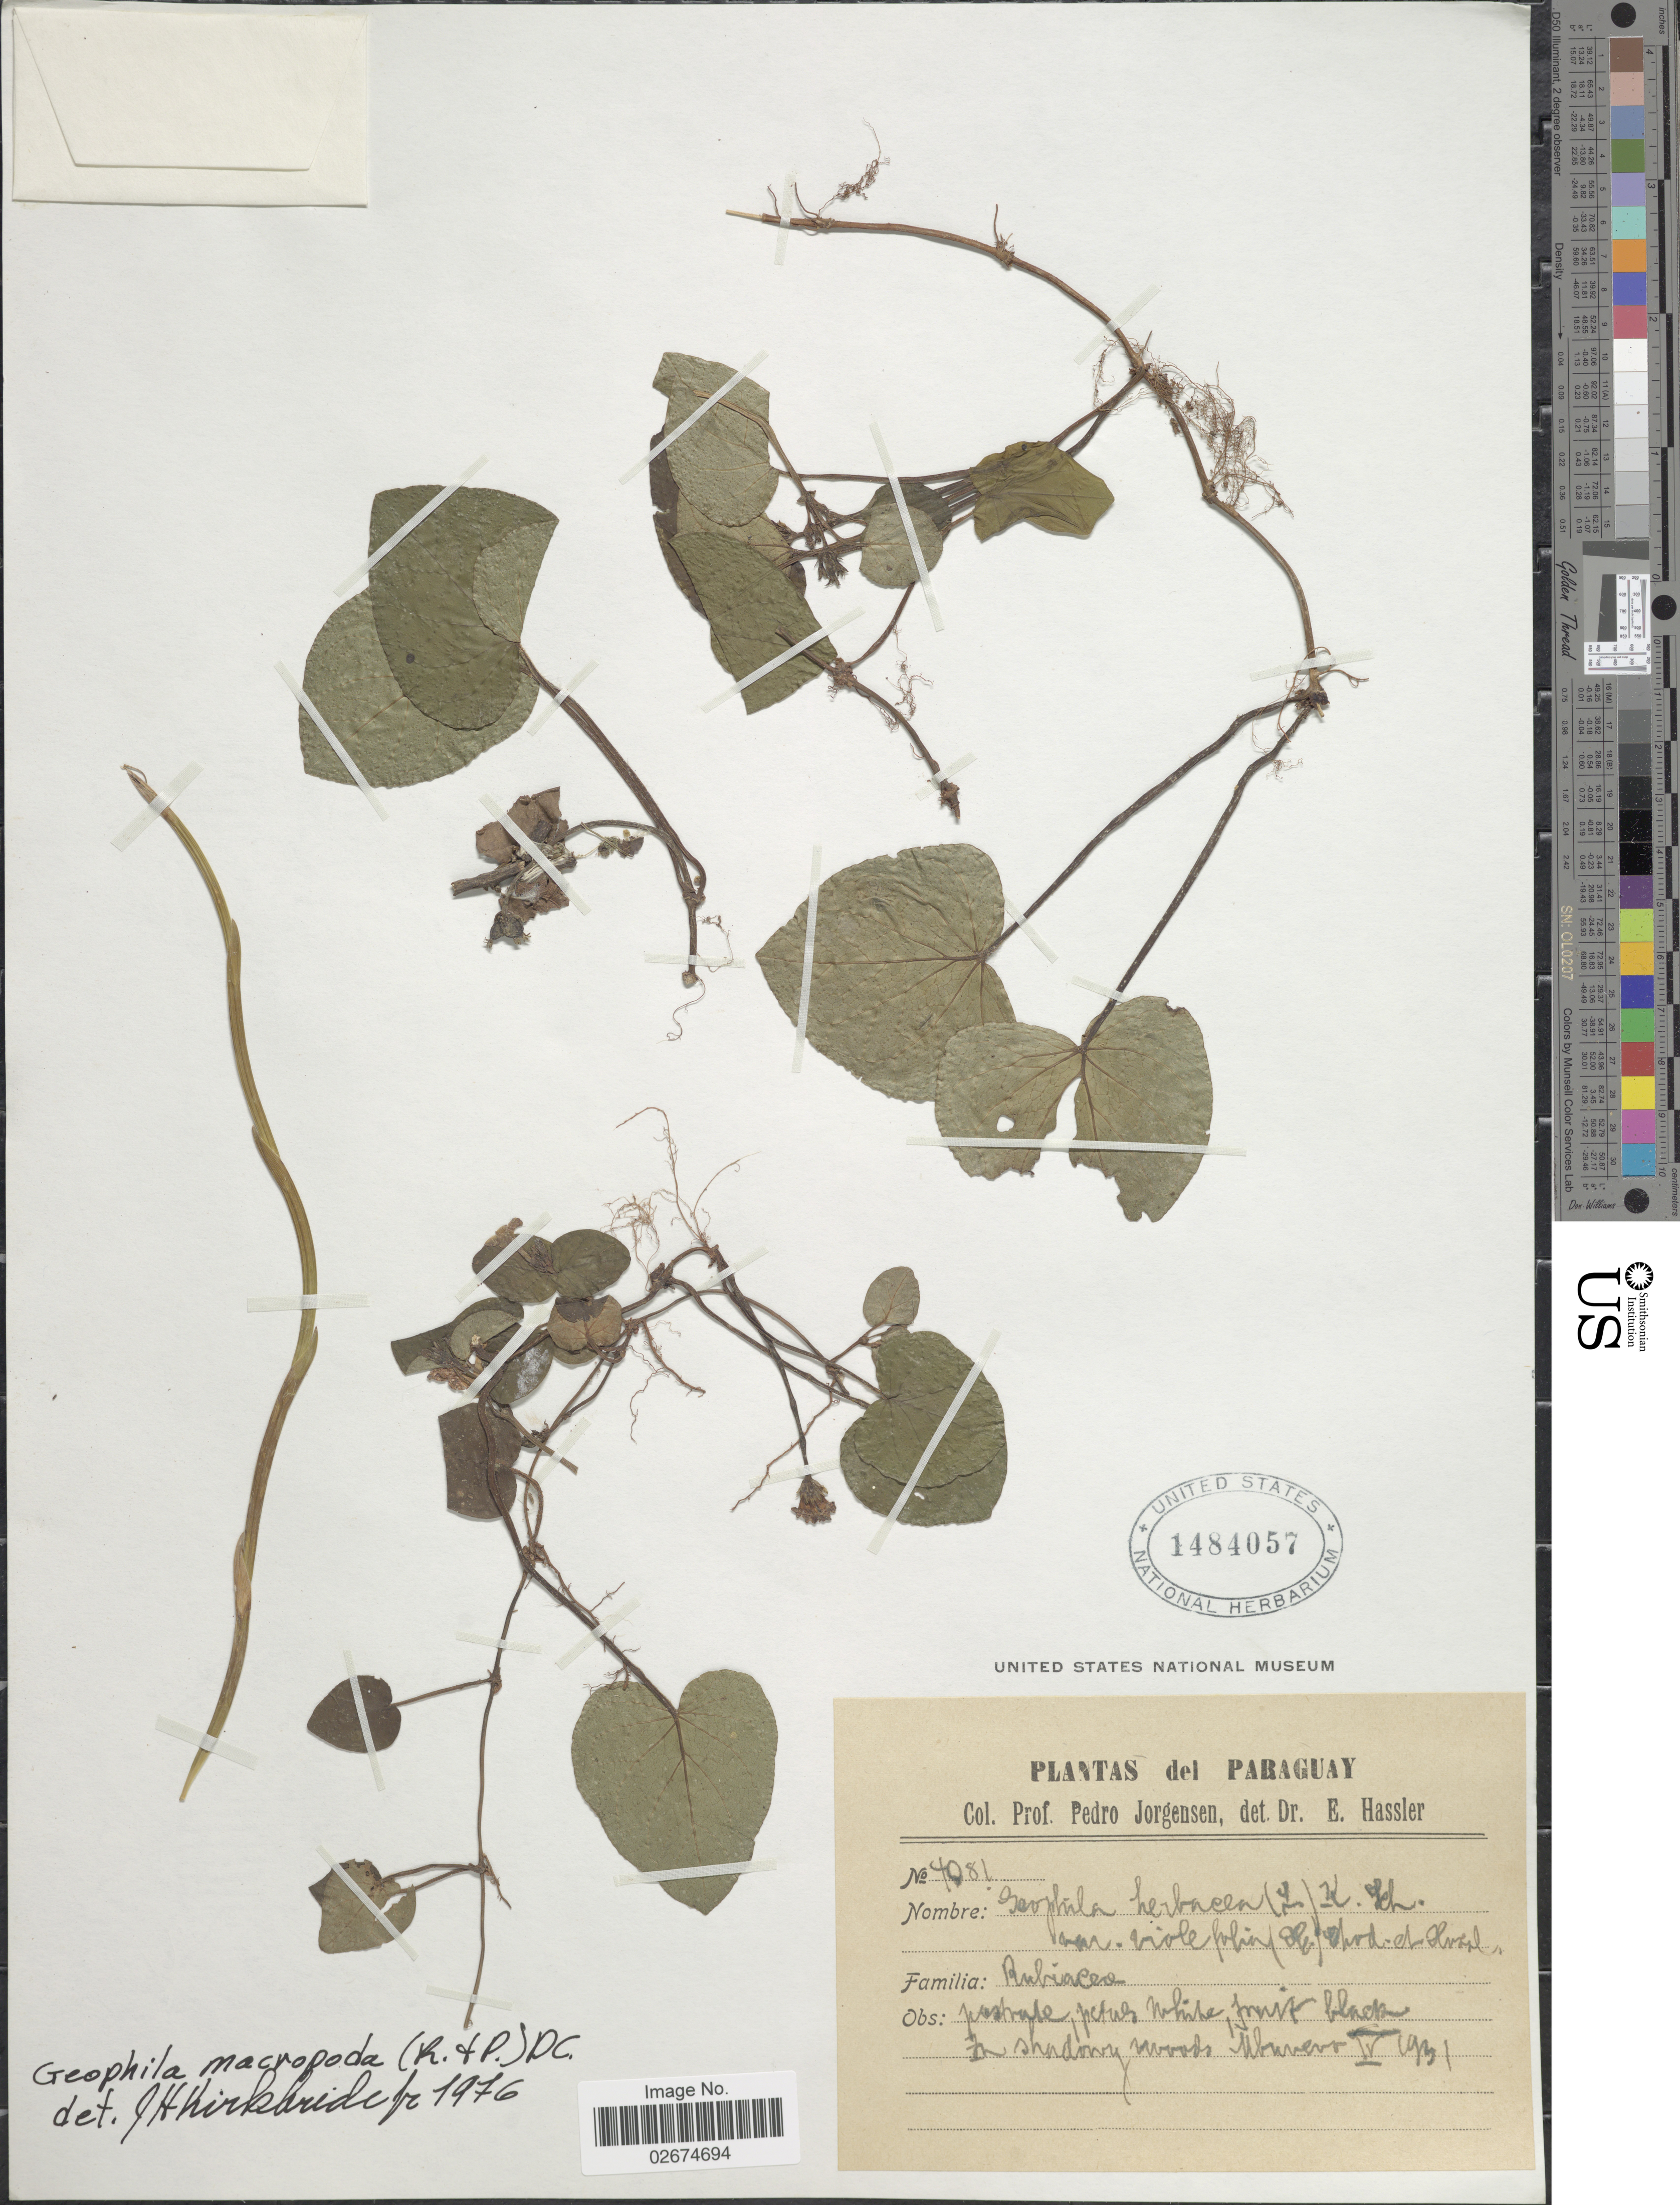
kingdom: Plantae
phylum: Tracheophyta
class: Magnoliopsida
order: Gentianales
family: Rubiaceae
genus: Geophila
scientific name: Geophila macropoda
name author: (Ruiz & Pav.) DC.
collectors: P. Jörgensen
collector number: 4081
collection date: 1931-04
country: Paraguay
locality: Mburero.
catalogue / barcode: US 1484057